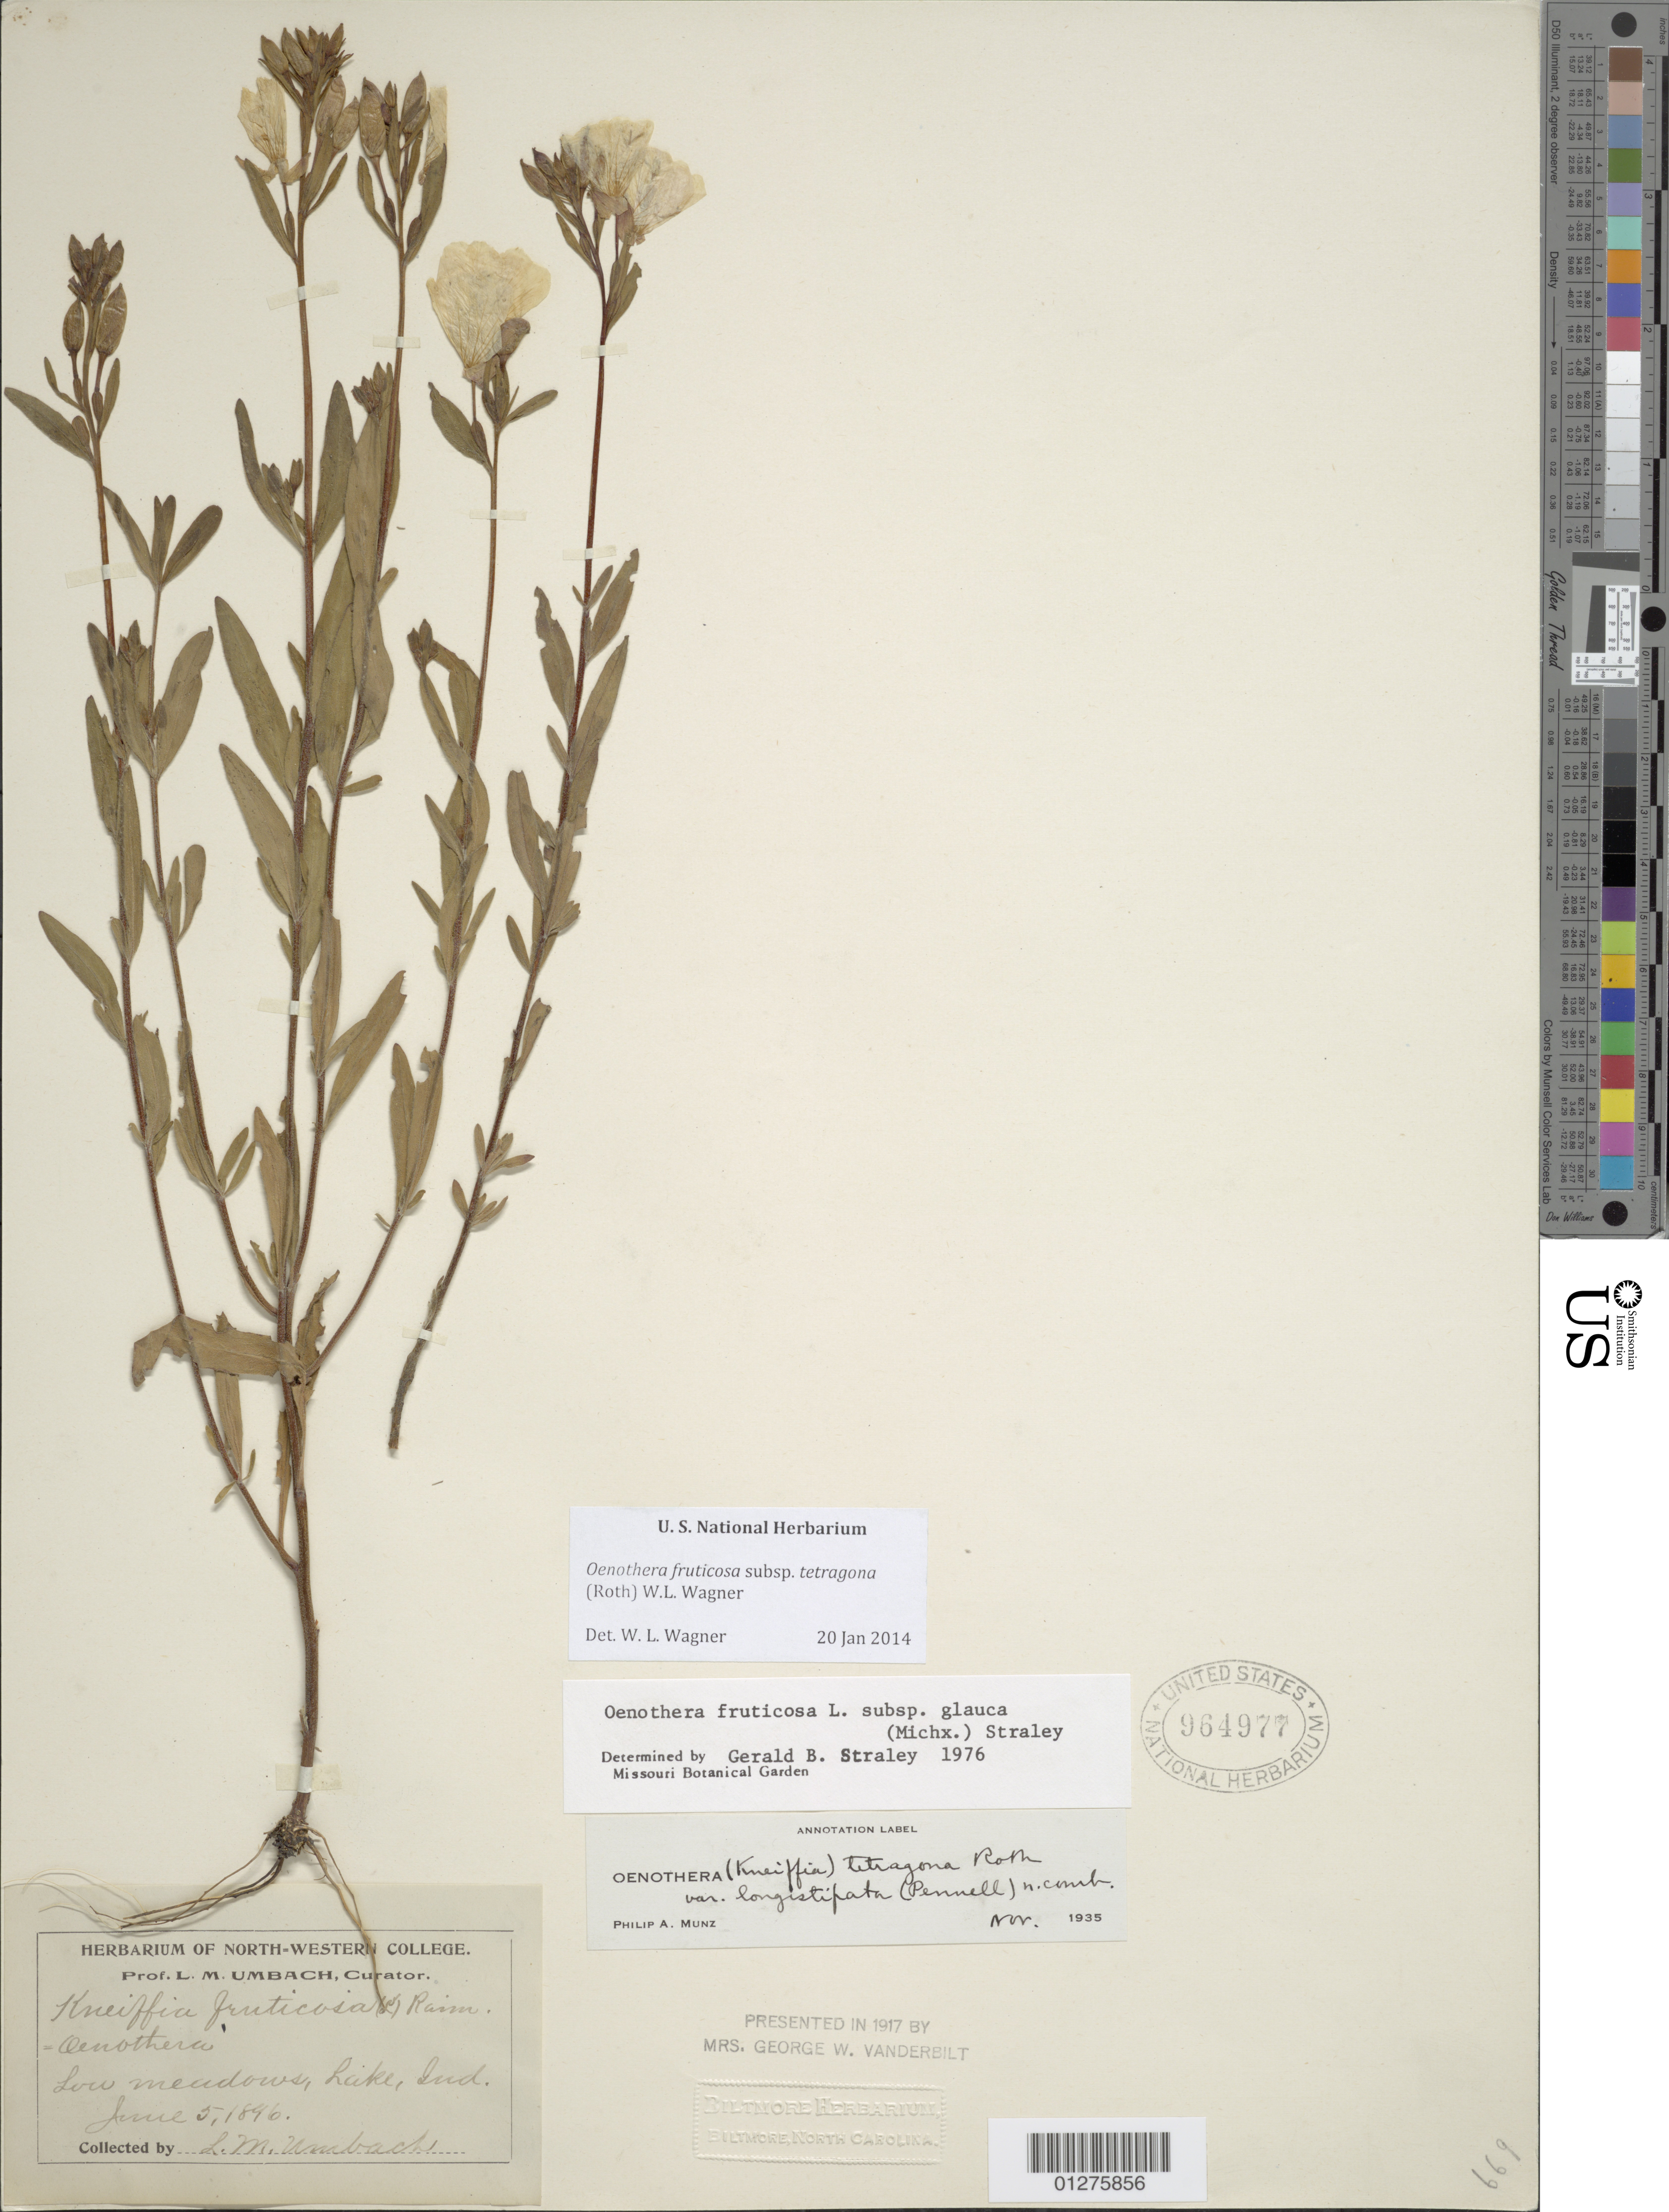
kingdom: Plantae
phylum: Tracheophyta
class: Magnoliopsida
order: Myrtales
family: Onagraceae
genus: Oenothera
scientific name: Oenothera fruticosa subsp. tetragona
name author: (Roth) W.L. Wagner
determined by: Wagner, W. L., (BOT), Smithsonian Institution - National Museum of Natural History (UNITED STATES)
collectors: L. M. Umbach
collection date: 1896-06-05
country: United States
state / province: Indiana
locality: Lake.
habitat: Low meadows.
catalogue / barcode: US 964977